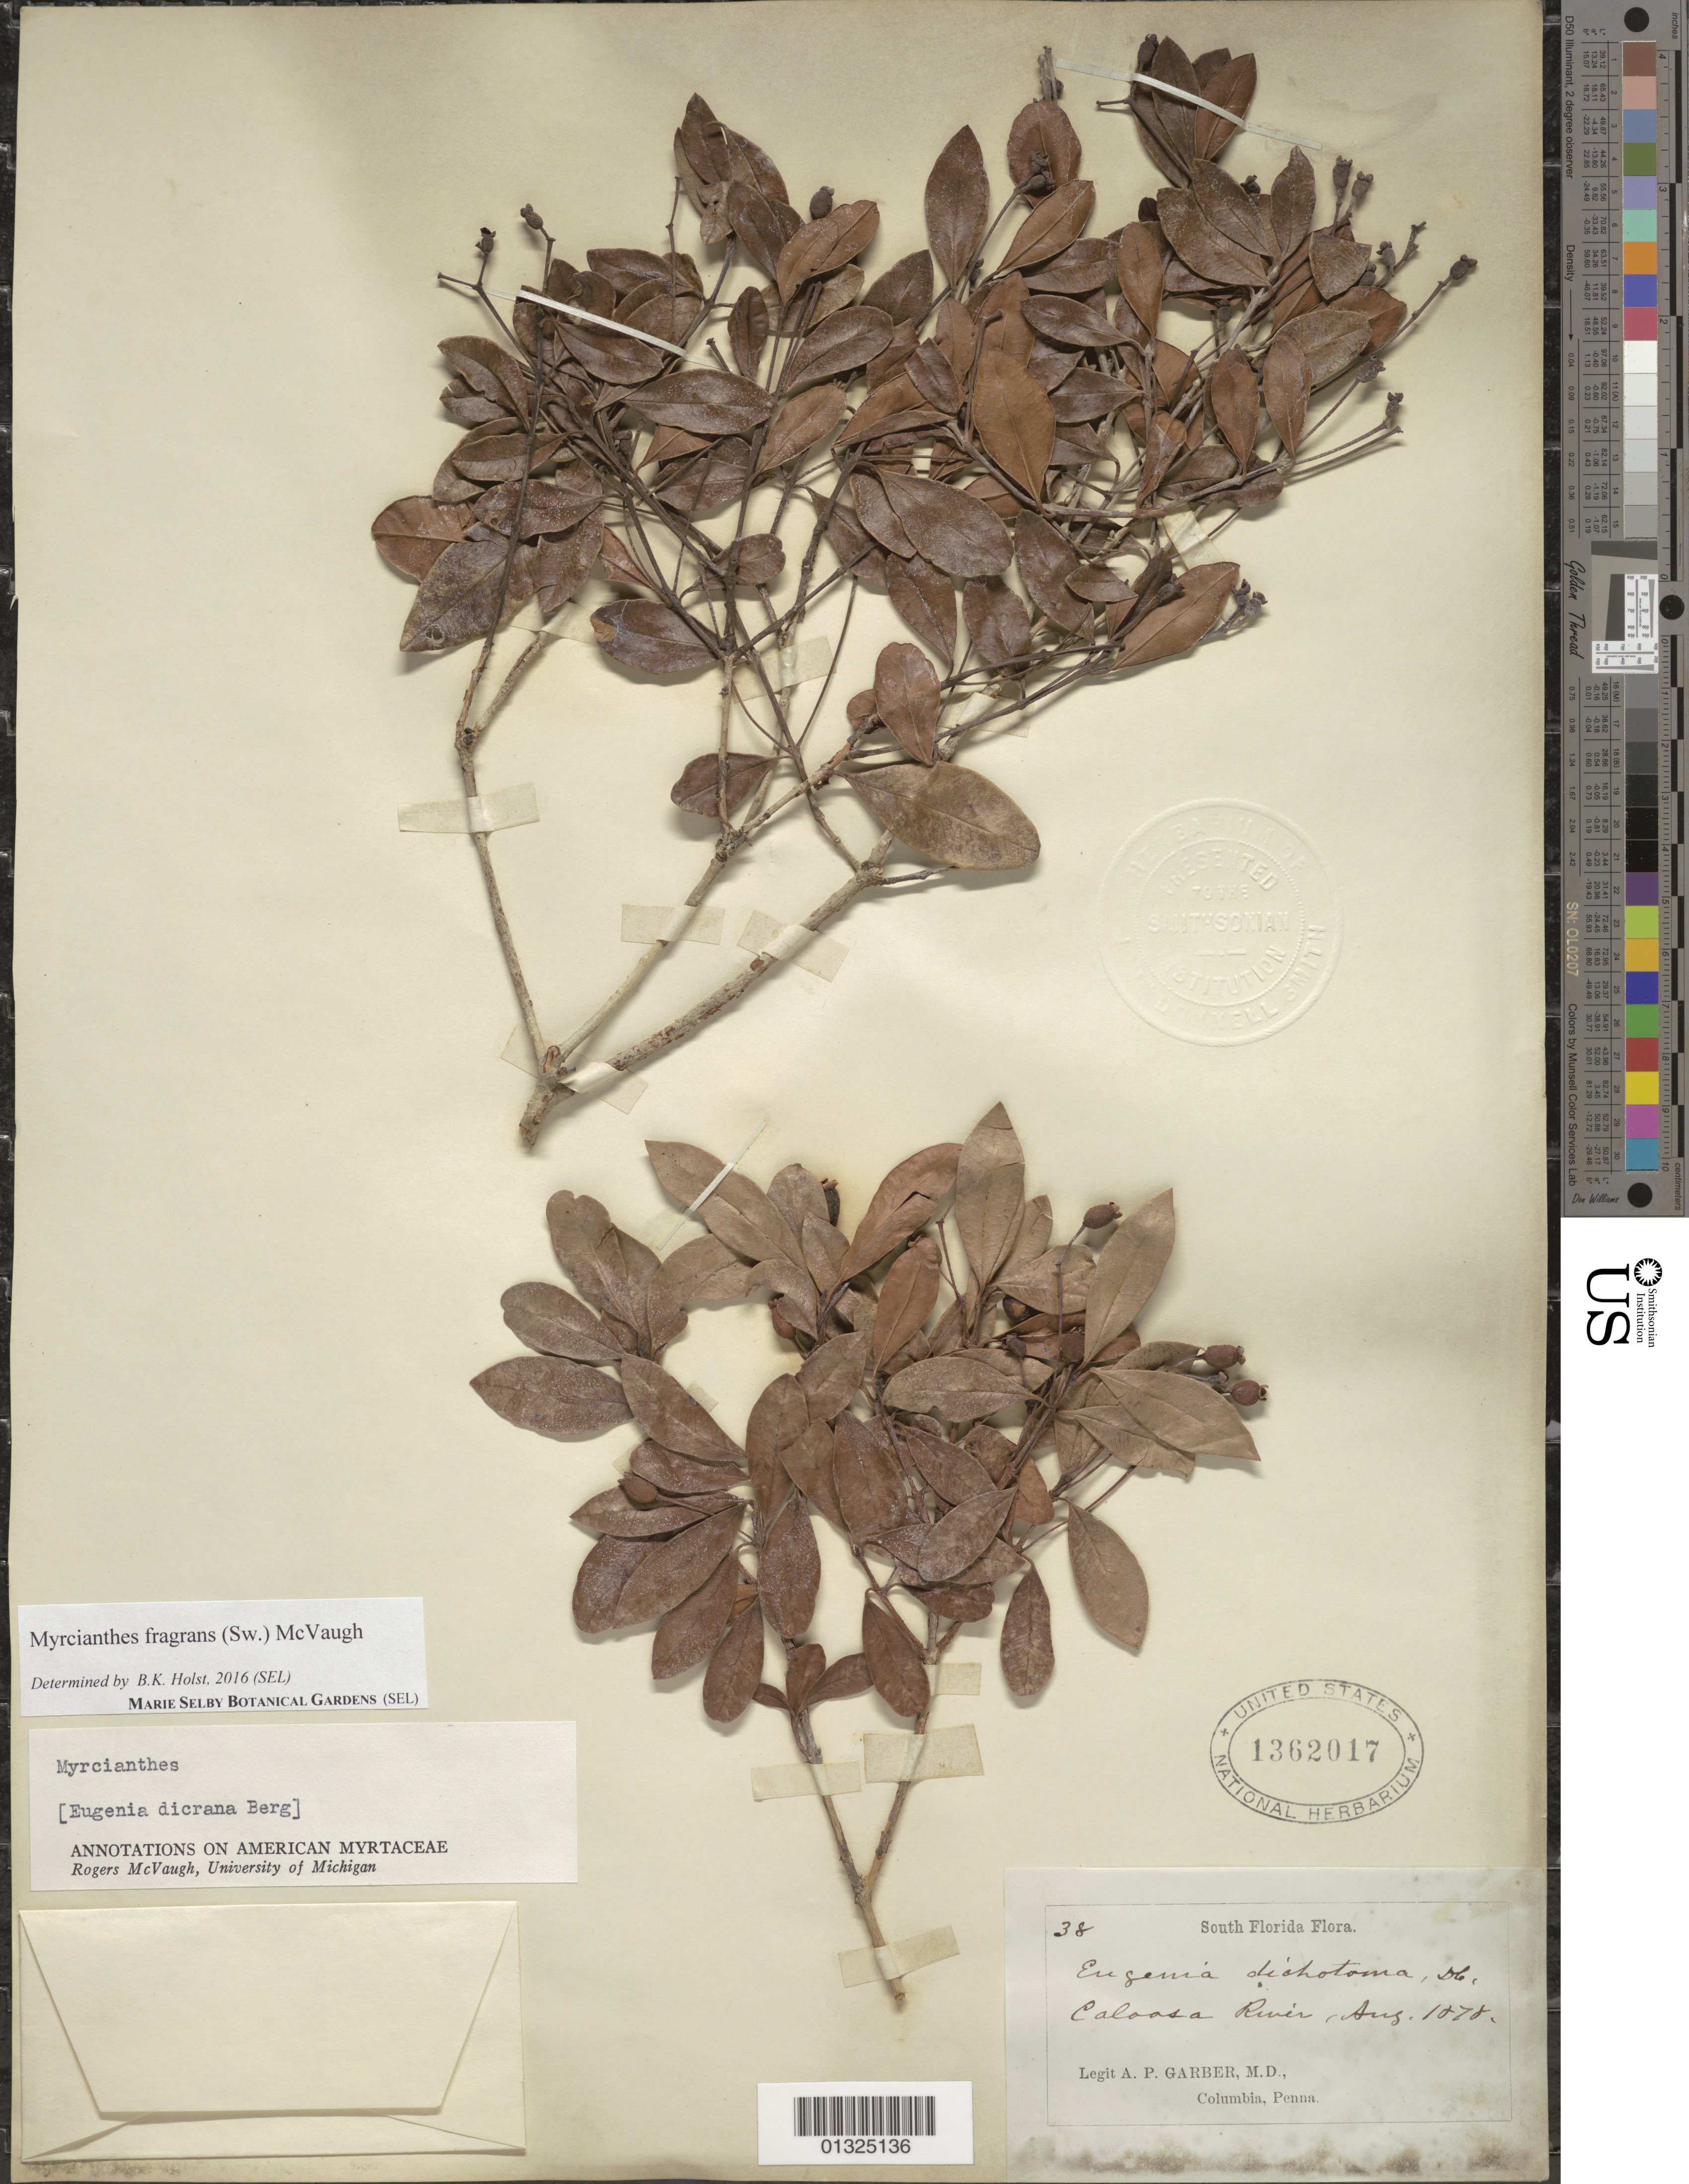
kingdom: Plantae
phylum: Tracheophyta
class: Magnoliopsida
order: Myrtales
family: Myrtaceae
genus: Myrcianthes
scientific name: Myrcianthes fragrans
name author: (Sw.) McVaugh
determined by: Holst, Bruce K.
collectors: A. P. Garber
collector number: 38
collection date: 1878-08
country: United States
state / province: Florida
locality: Caloosa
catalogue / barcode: US 1362017